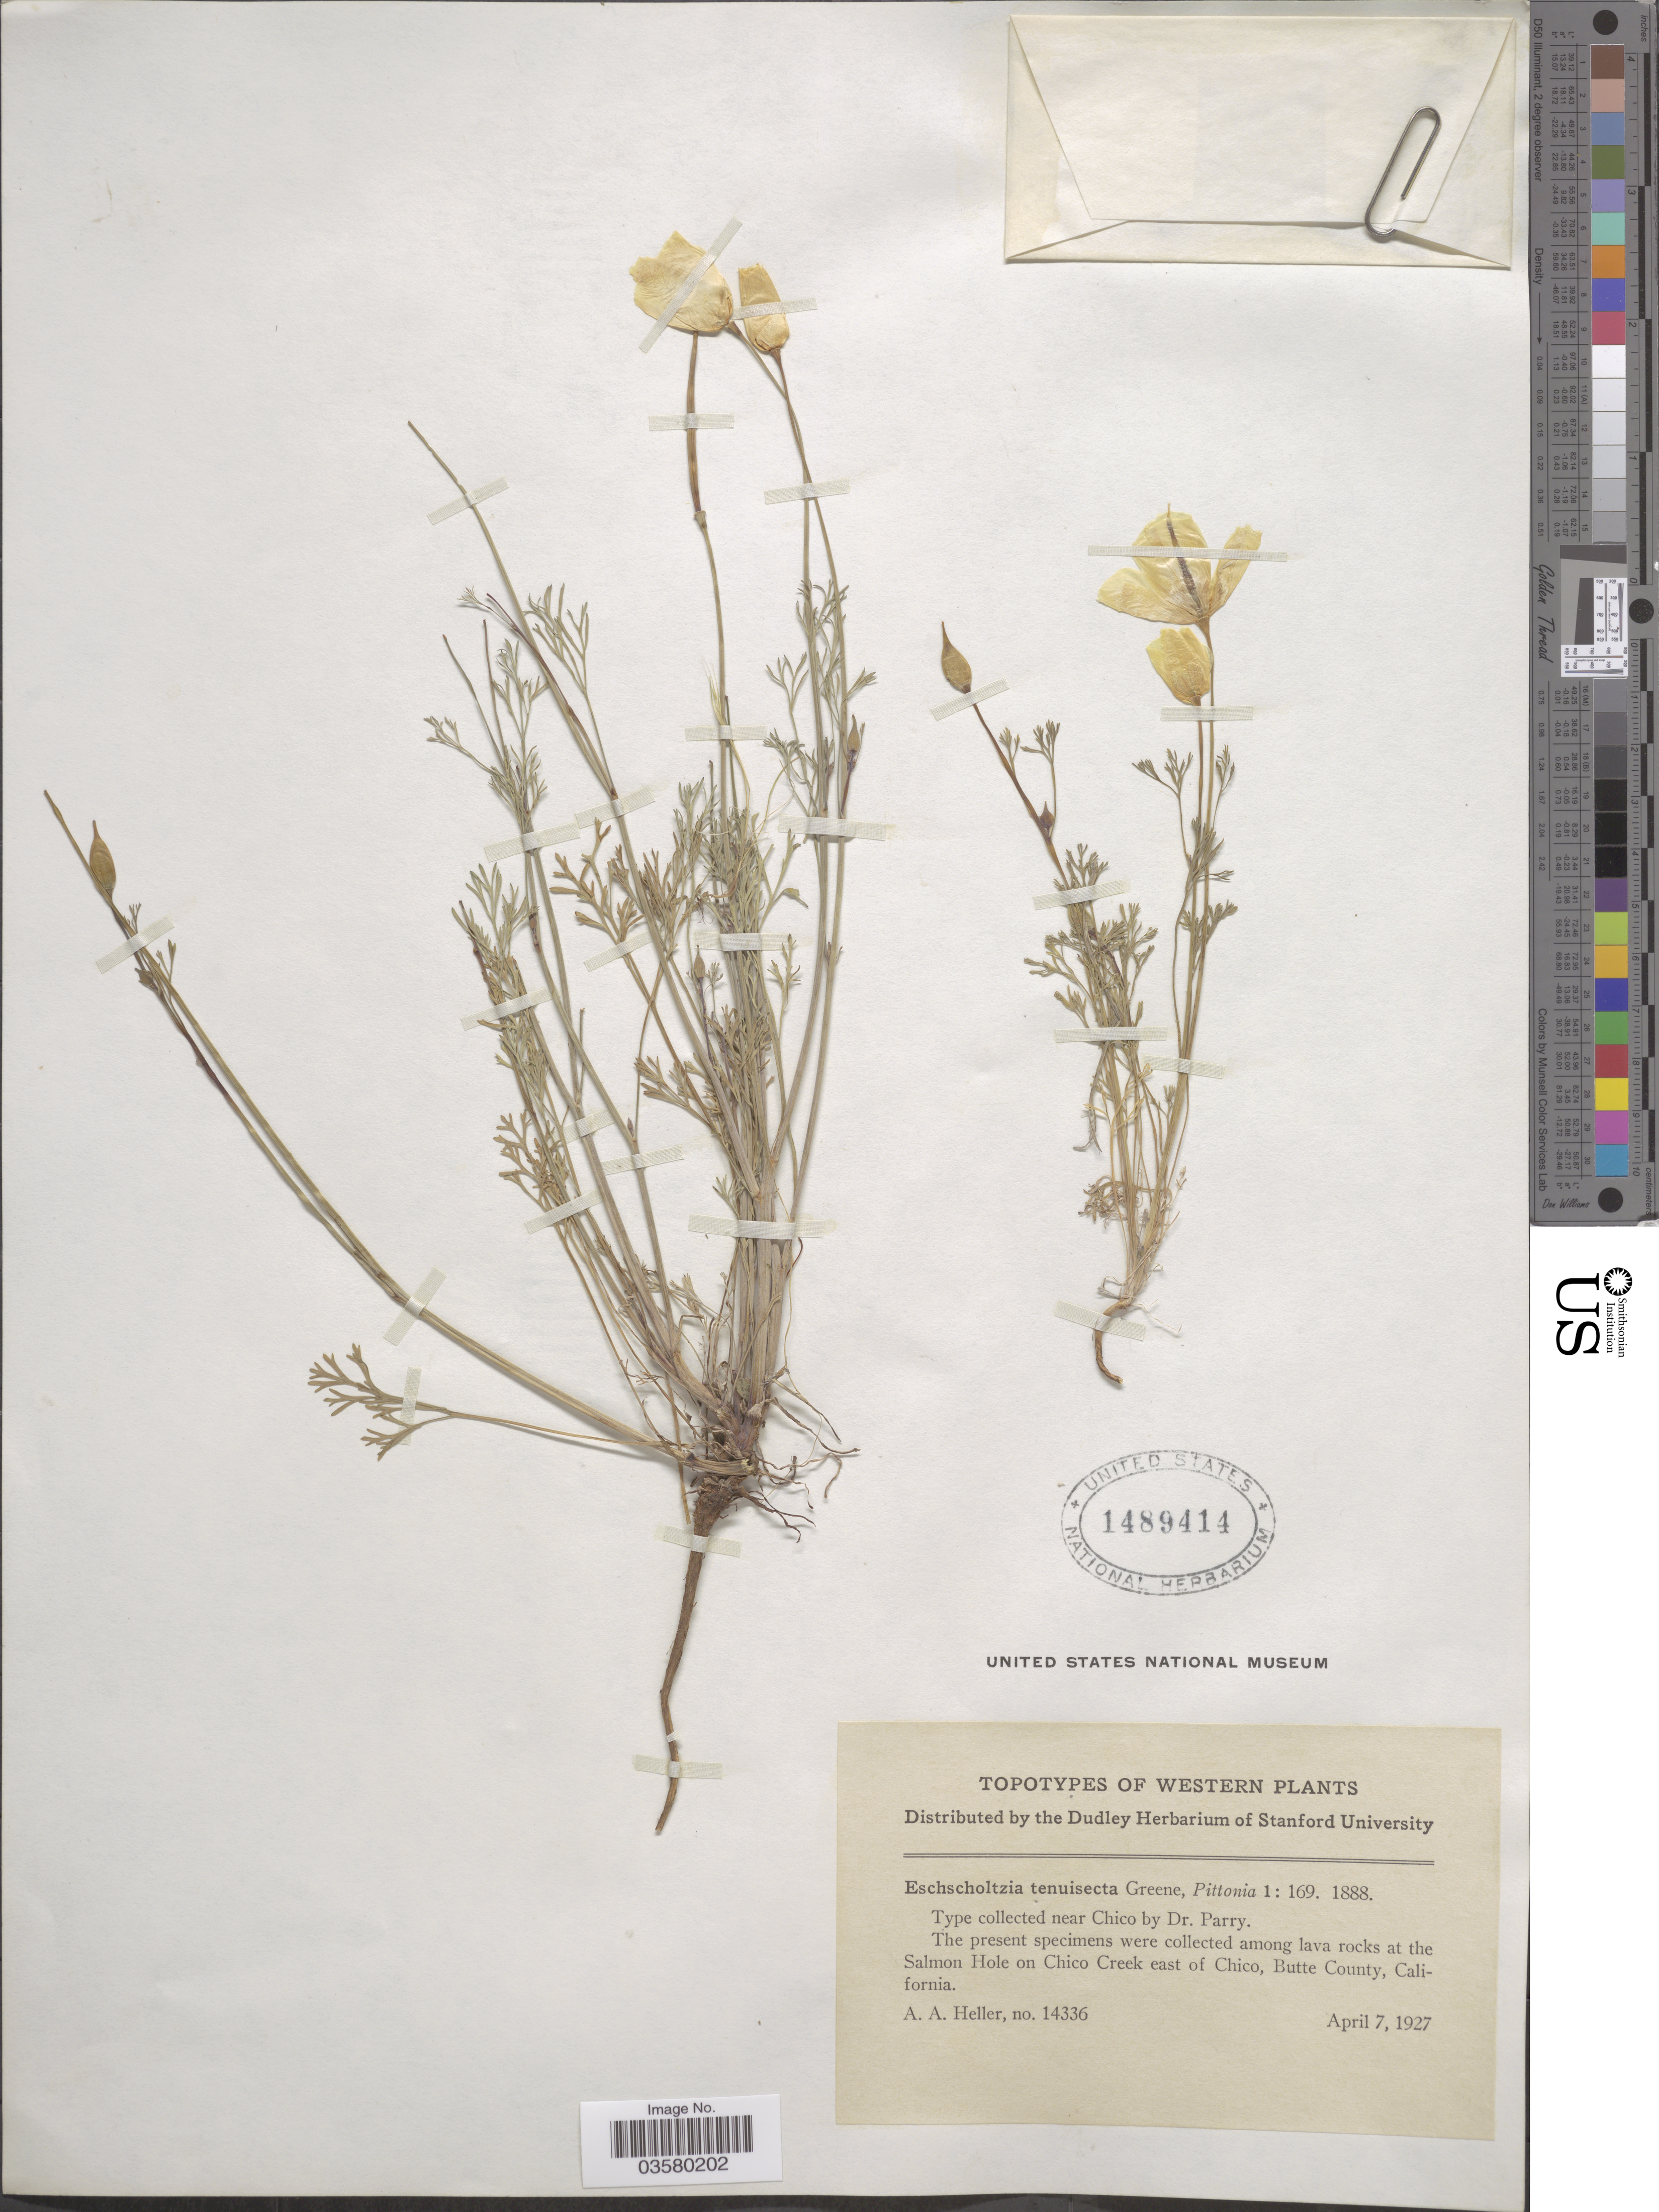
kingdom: Plantae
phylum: Tracheophyta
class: Magnoliopsida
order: Ranunculales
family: Papaveraceae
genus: Eschscholzia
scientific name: Eschscholzia caespitosa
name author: Benth.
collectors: A. A. Heller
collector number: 14336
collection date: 1927-04-07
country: United States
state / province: California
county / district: Butte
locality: Western. Salmon Hole on Chico Creek east of Chico, Butte County.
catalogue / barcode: US 1489414